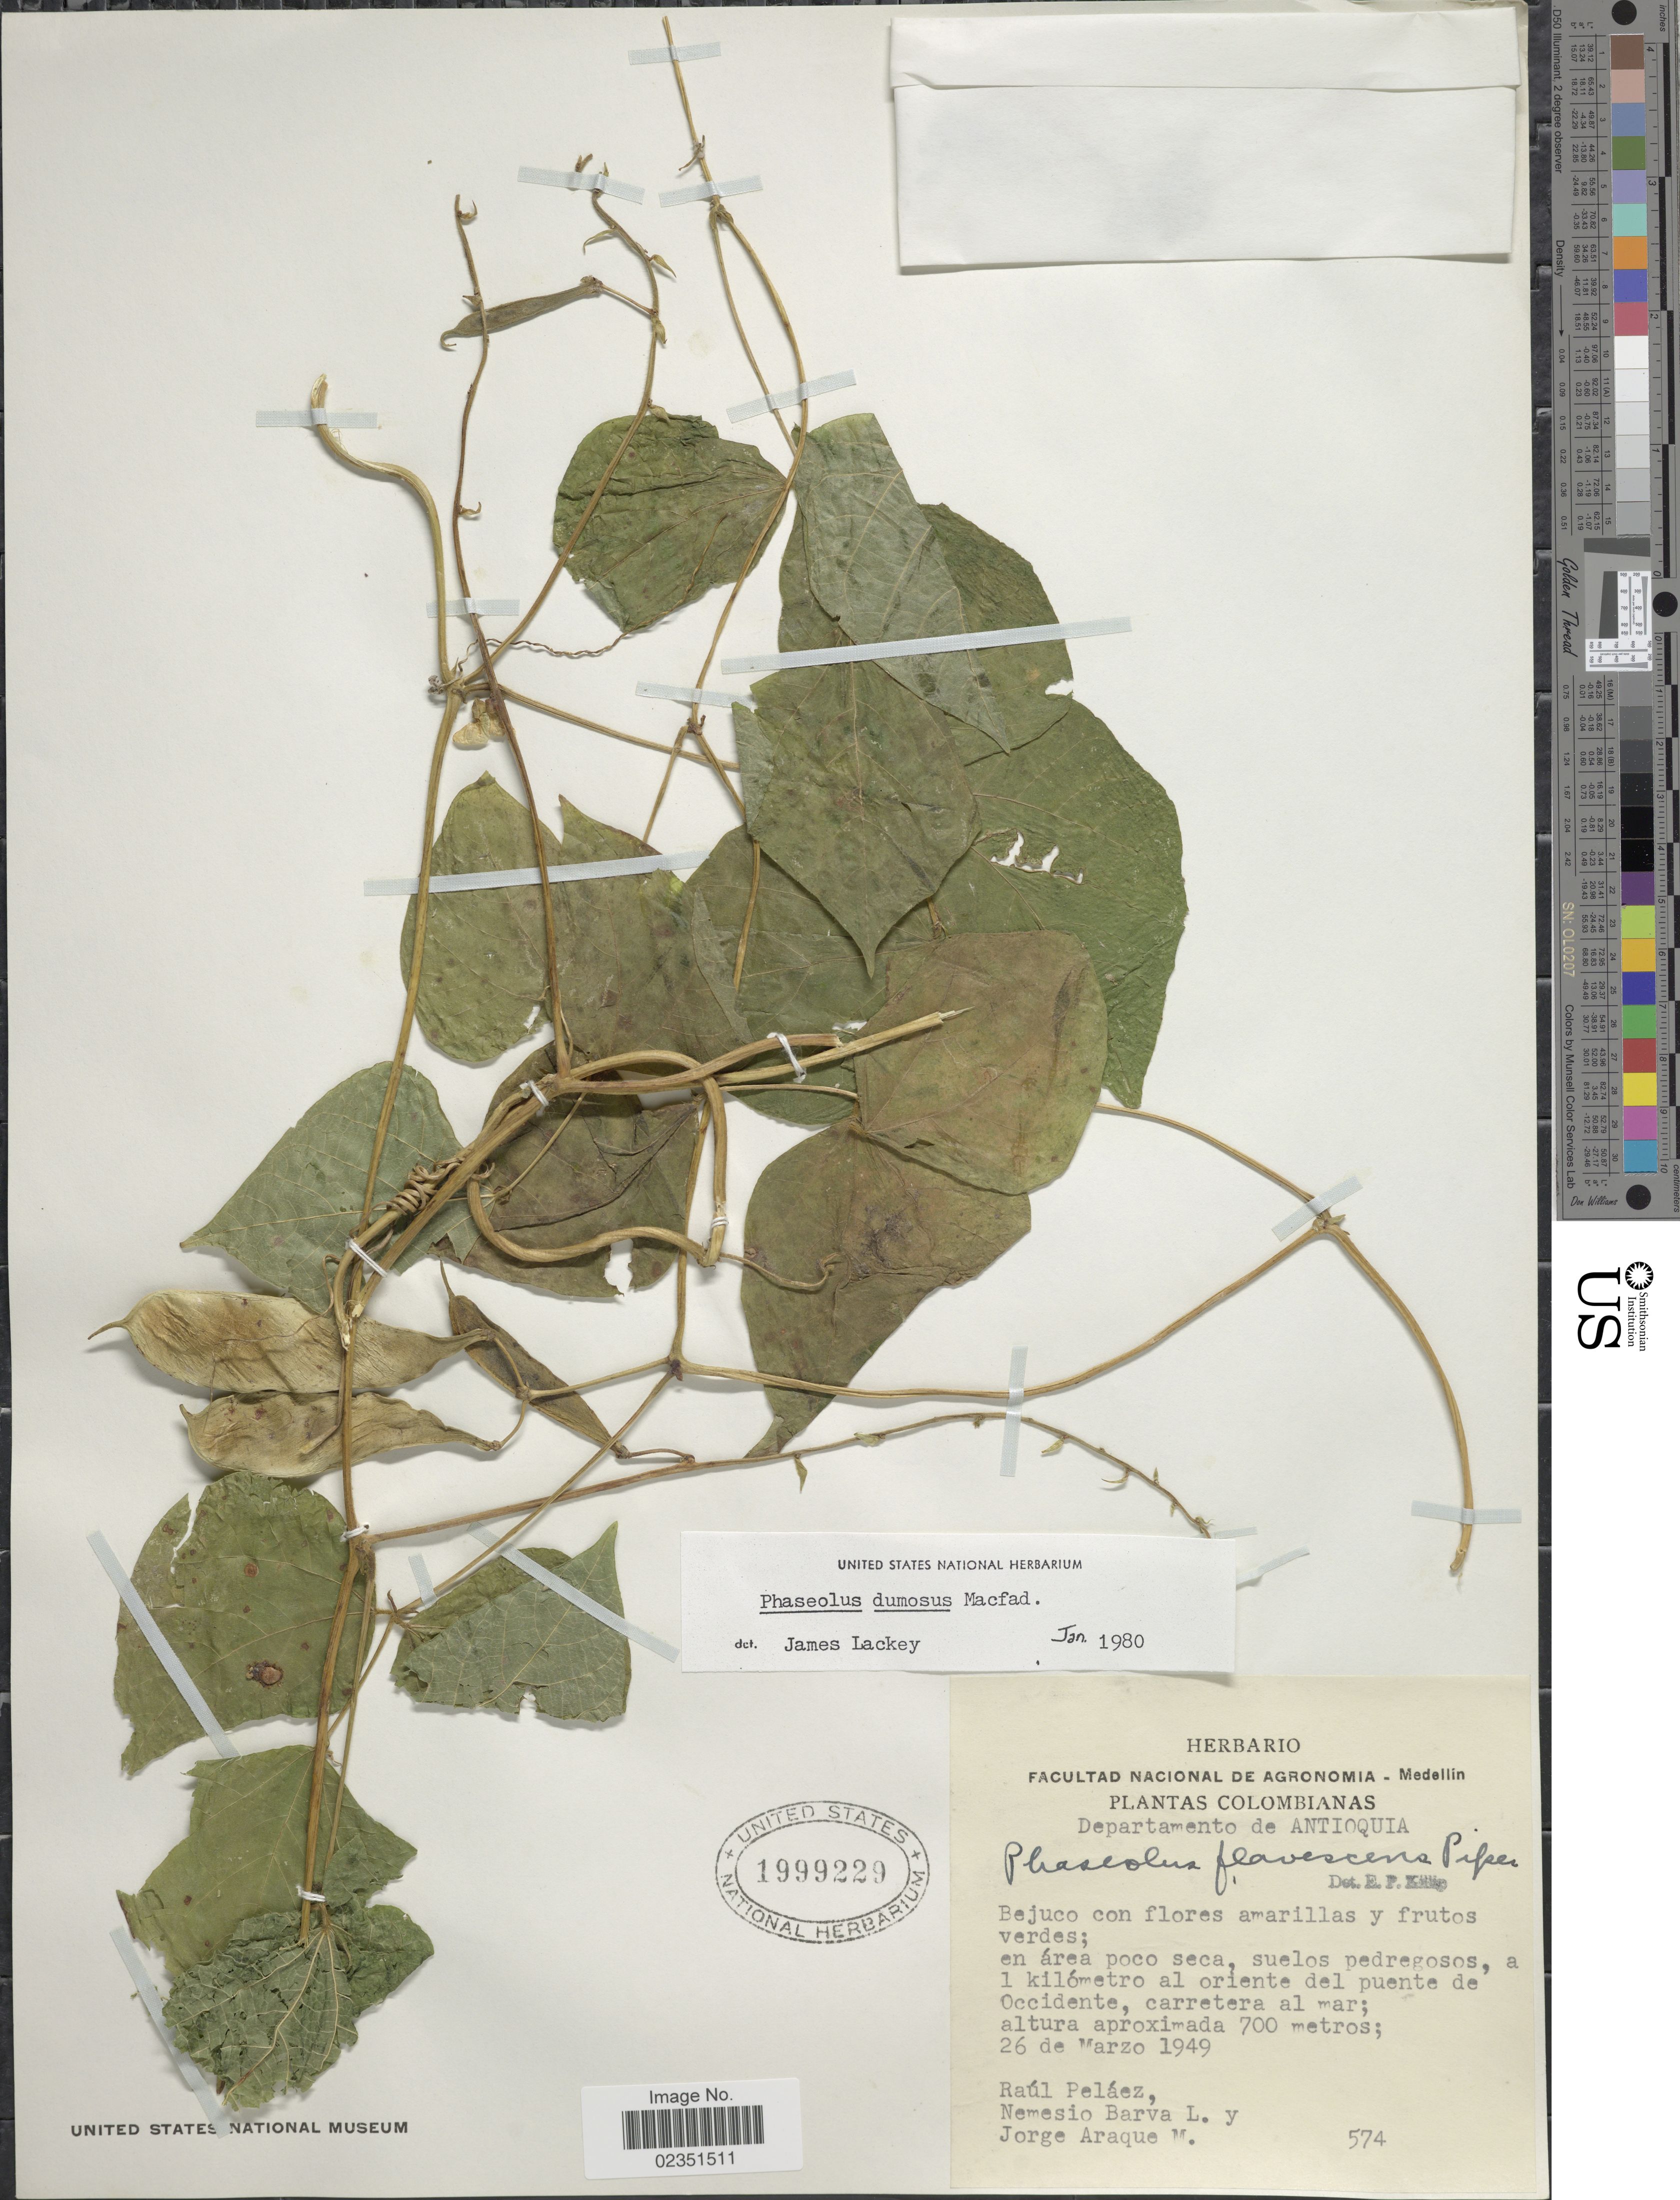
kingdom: Plantae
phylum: Tracheophyta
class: Magnoliopsida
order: Fabales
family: Fabaceae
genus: Phaseolus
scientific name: Phaseolus dumosus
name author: Macfad.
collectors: R. Pelaez, N. Barva-L. & J. Araque Molina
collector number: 574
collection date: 1949-03-26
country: Colombia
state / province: Antioquia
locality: A 1 kilometro al oriente del puente de Occidente, carretera al mar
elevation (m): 700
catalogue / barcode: US 1999229